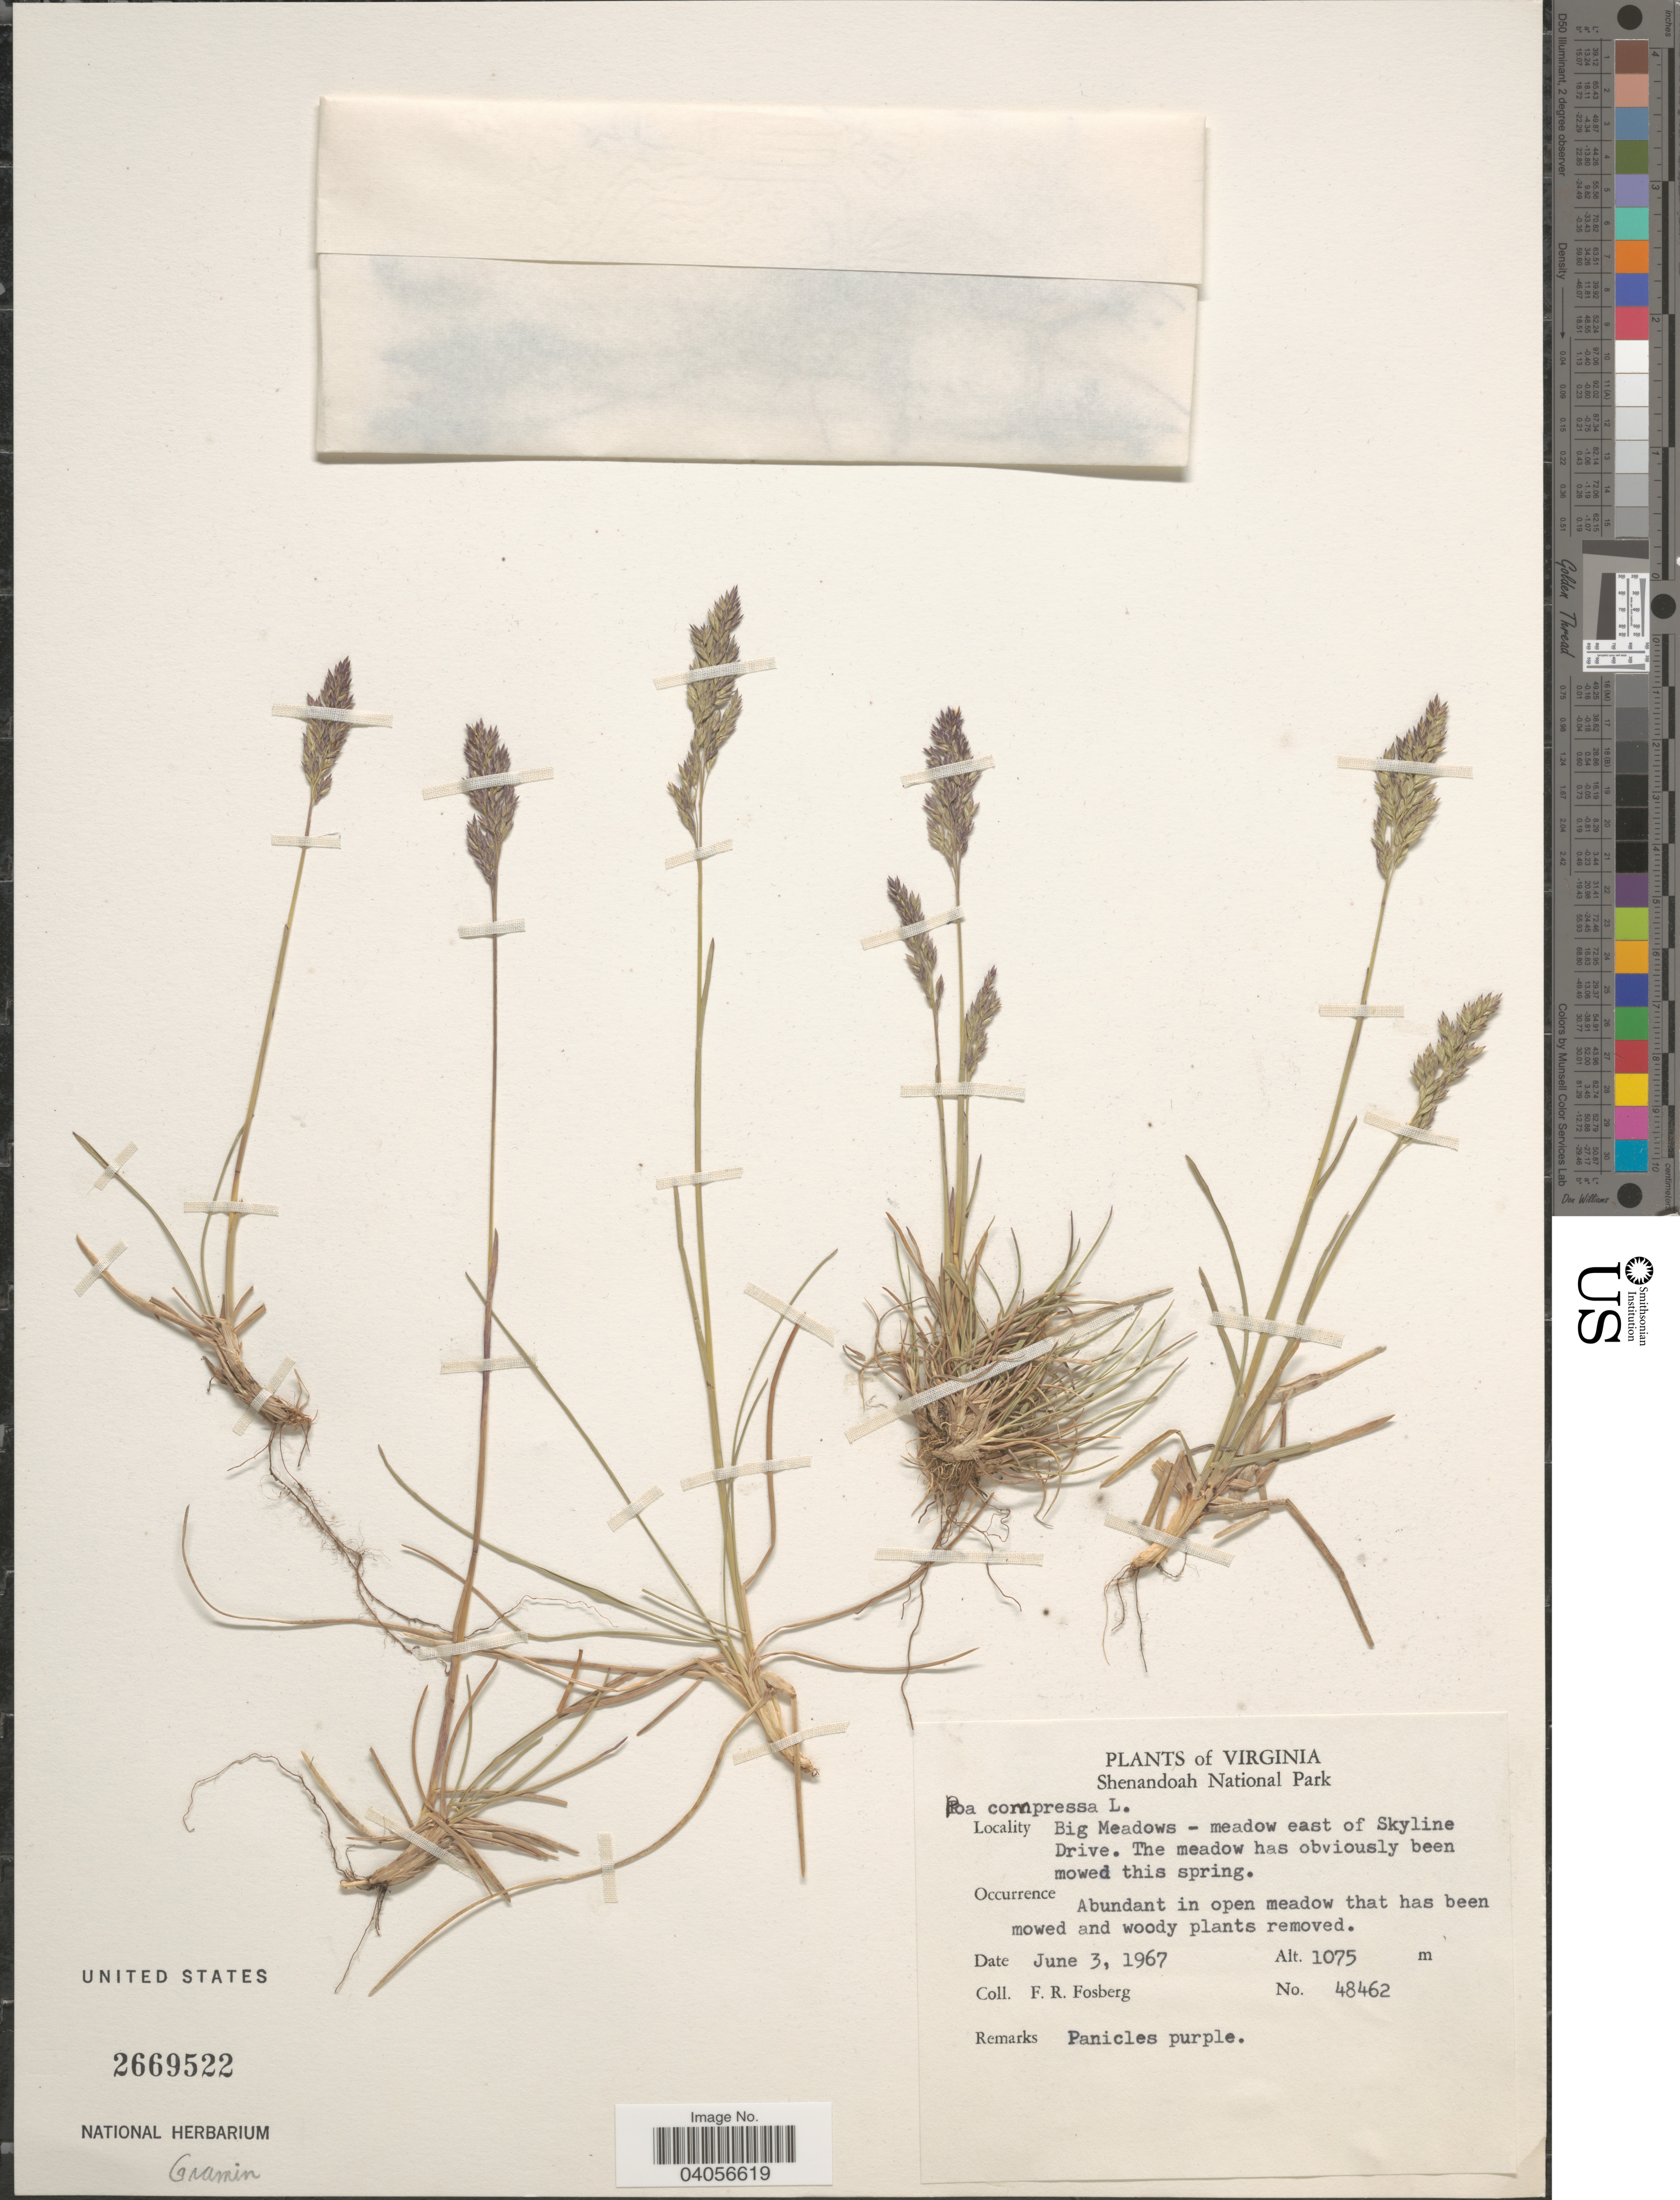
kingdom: Plantae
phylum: Tracheophyta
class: Liliopsida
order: Poales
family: Poaceae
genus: Poa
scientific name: Poa compressa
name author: L.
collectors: F. R. Fosberg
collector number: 48462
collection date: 1967-06-03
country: United States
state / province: Virginia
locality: Shenandoah National Park. Big Meadows - meadow east of Skyline Drive.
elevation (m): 1075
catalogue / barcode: US 2669522